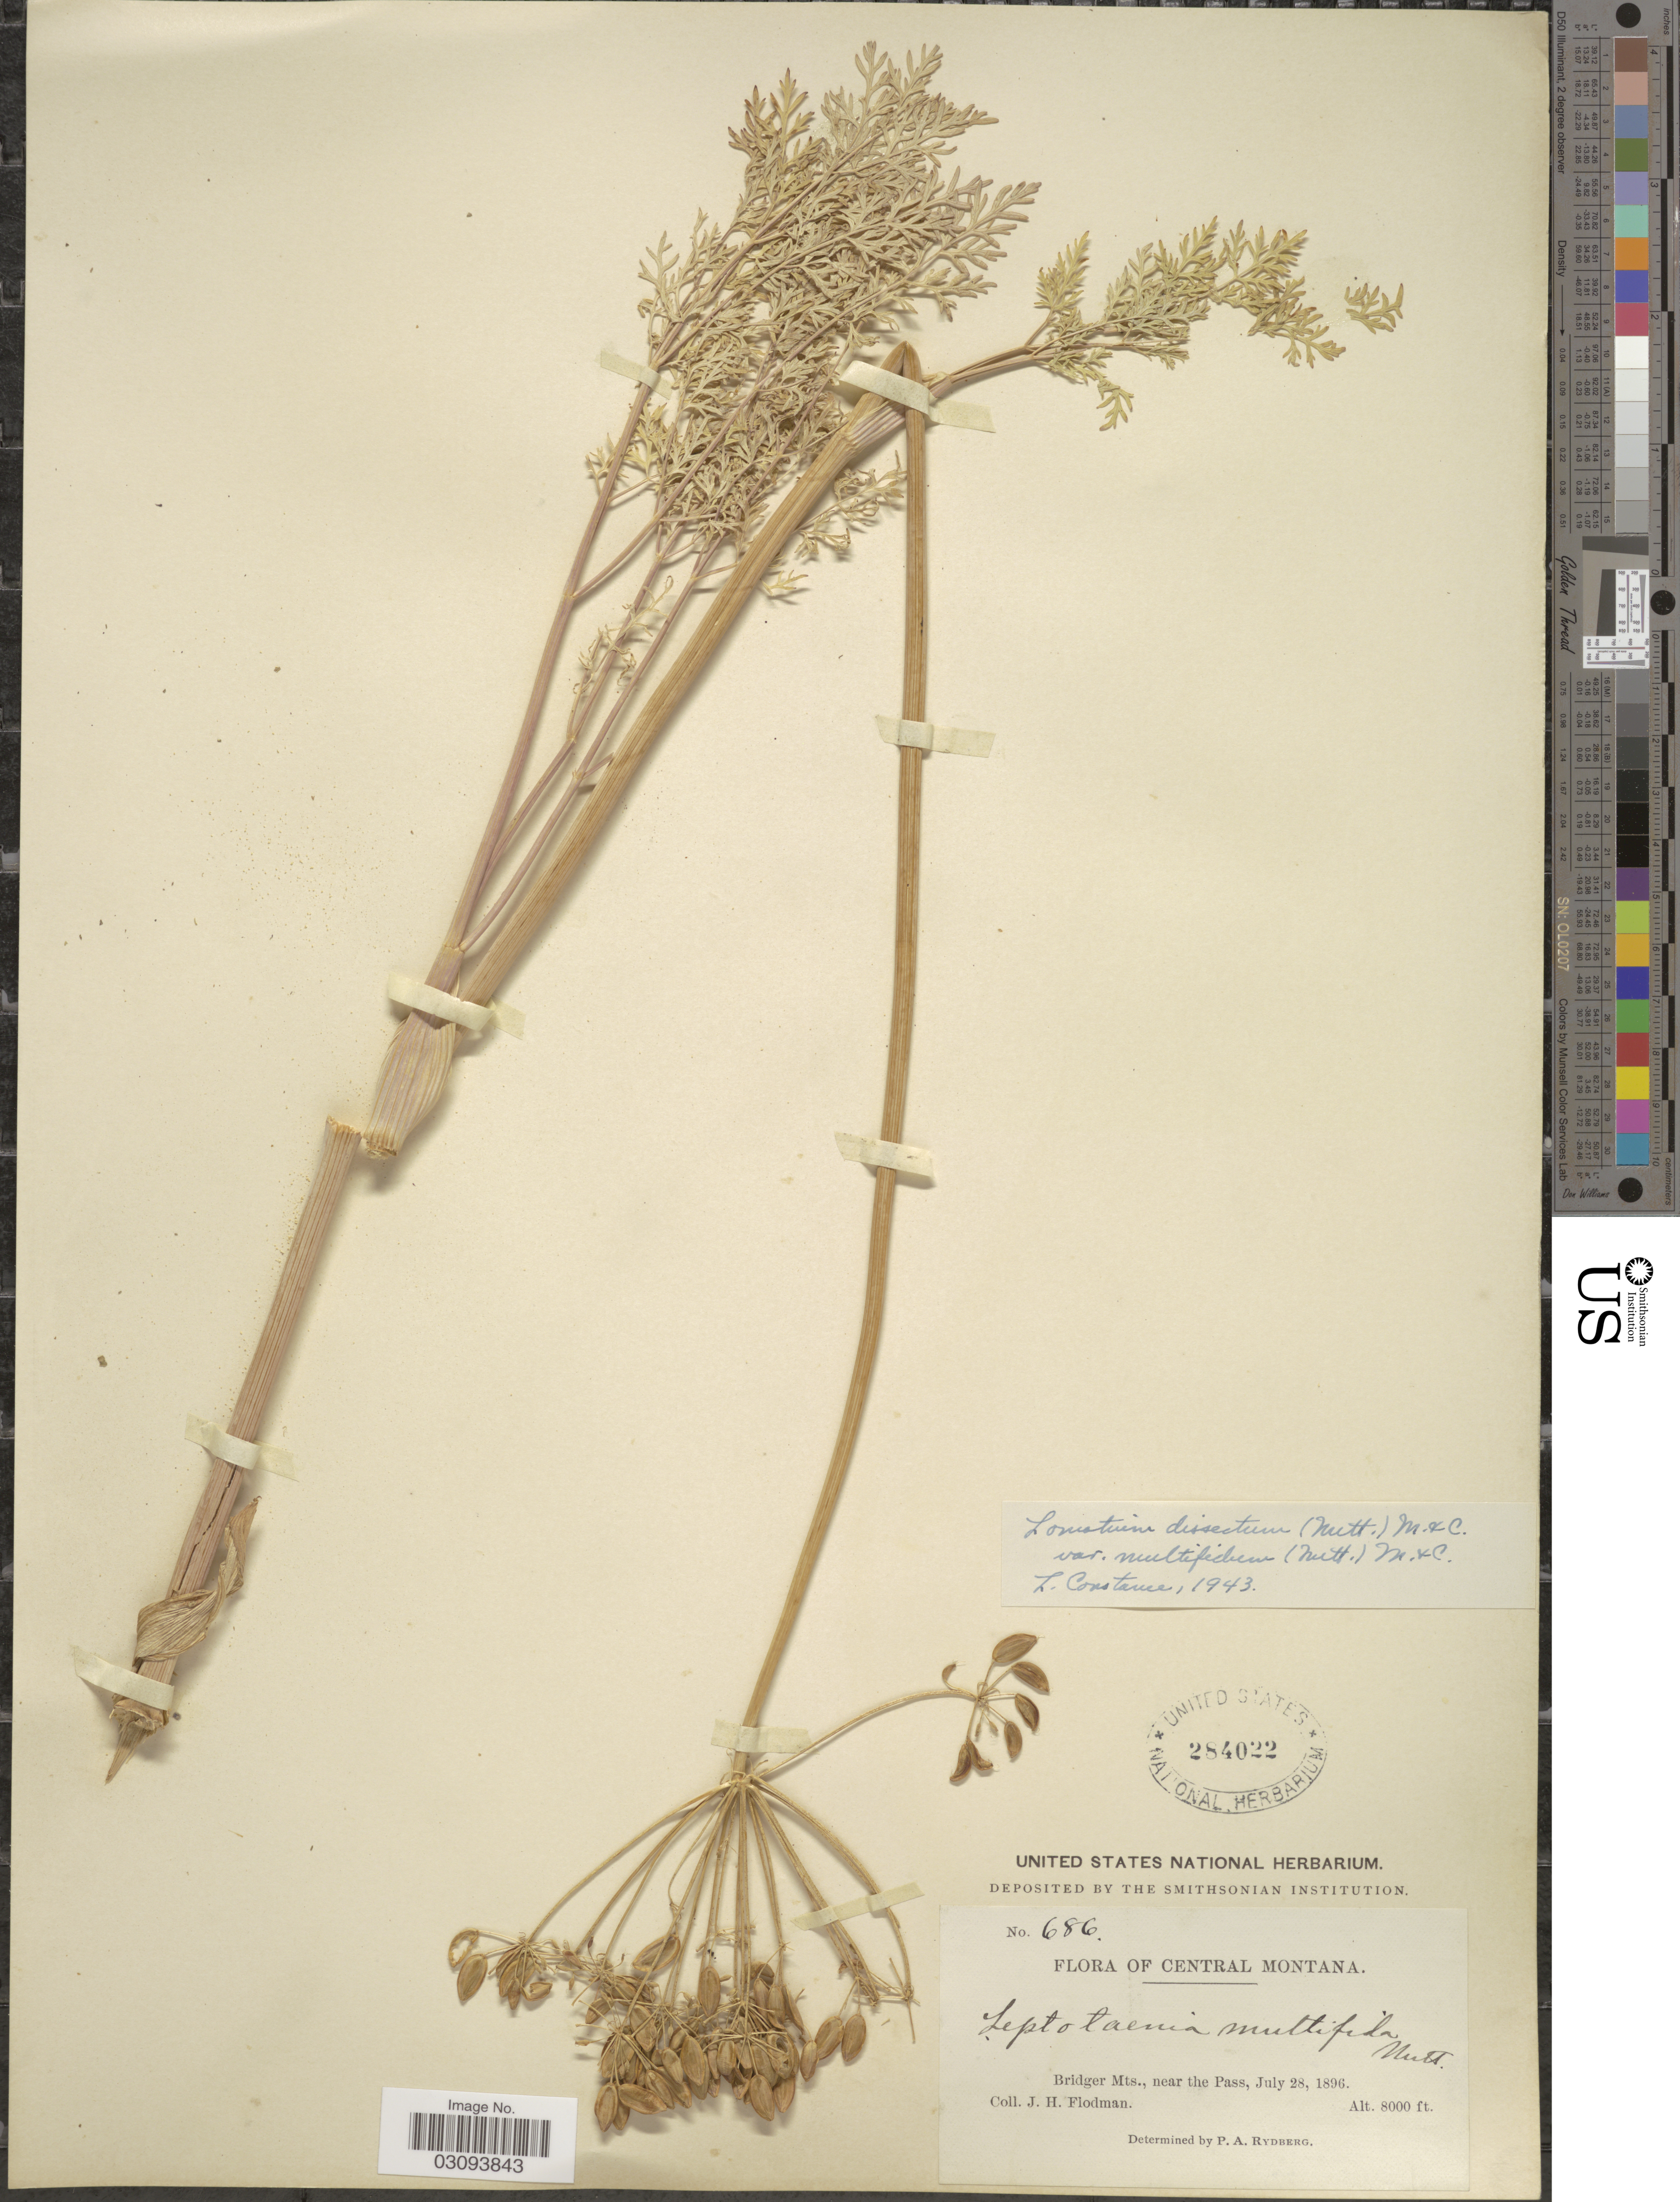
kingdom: Plantae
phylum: Tracheophyta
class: Magnoliopsida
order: Apiales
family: Apiaceae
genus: Lomatium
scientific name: Lomatium dissectum var. multifidum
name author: (Nutt.) Mathias & Constance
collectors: J. Flodman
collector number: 686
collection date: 1896-07-28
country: United States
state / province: Montana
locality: Central Montana. Bridger Mts., near the Pass.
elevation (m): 2438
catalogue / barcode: US 284022